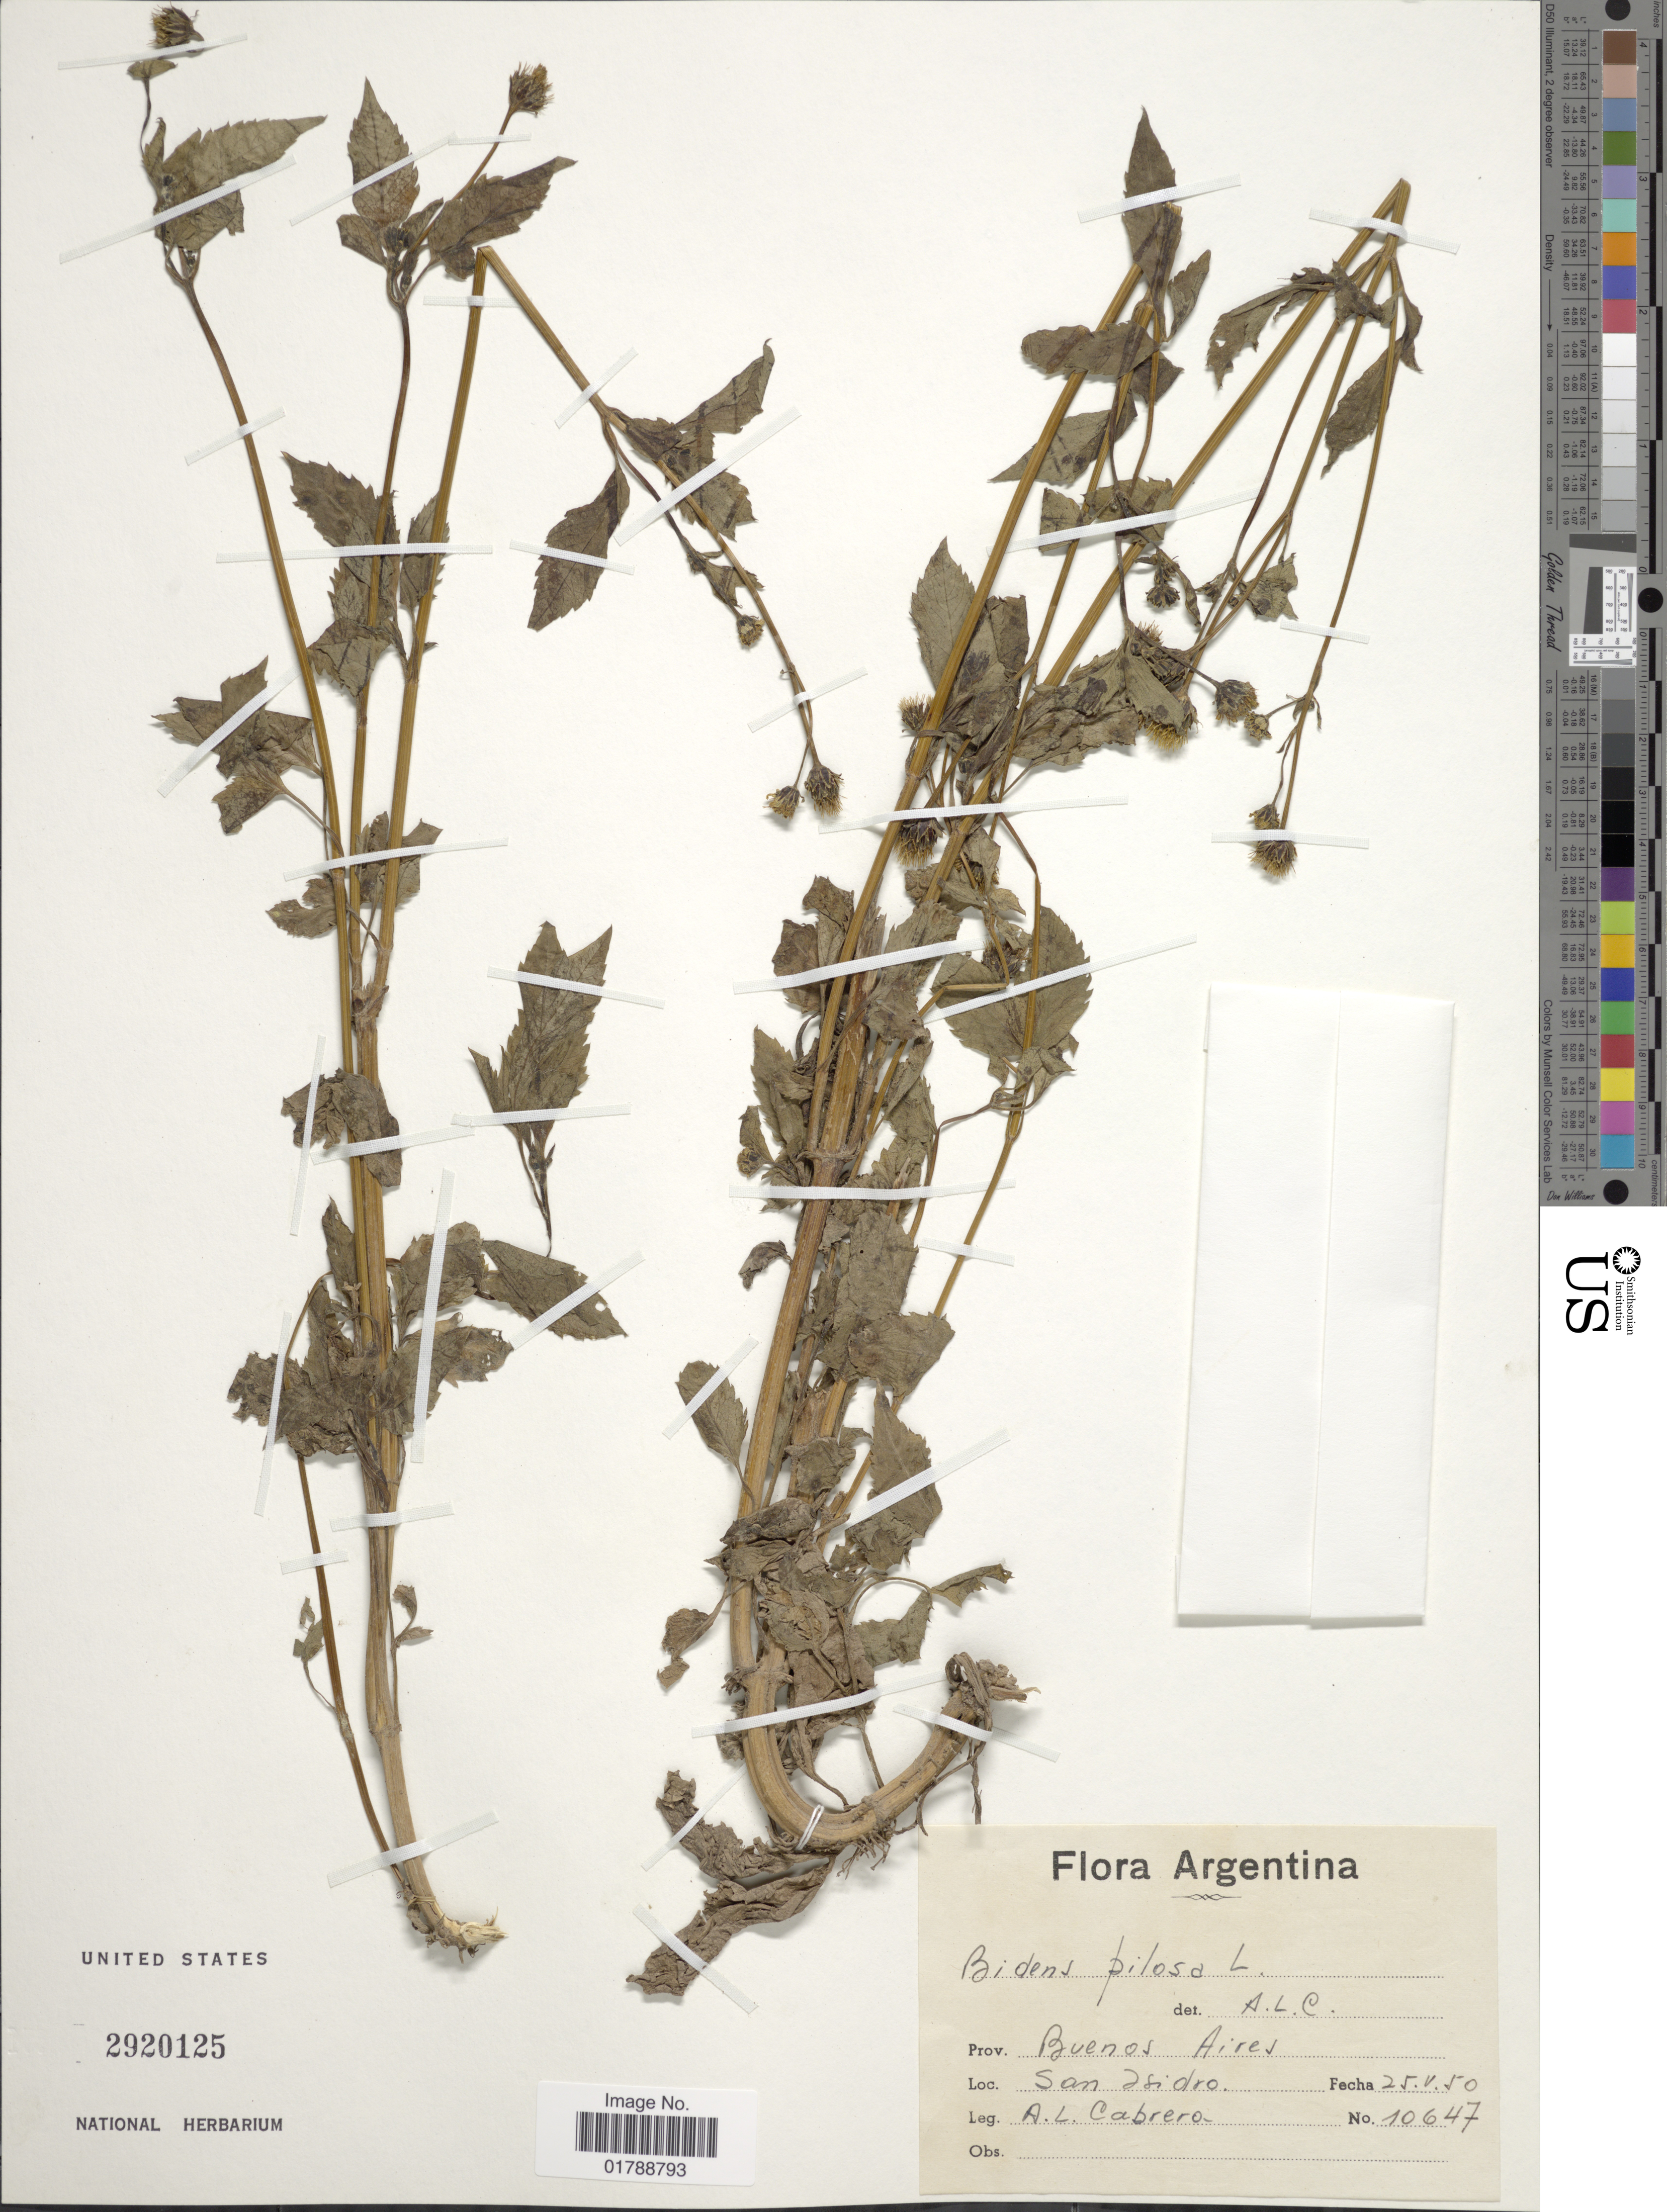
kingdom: Plantae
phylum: Tracheophyta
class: Magnoliopsida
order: Asterales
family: Asteraceae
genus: Bidens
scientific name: Bidens pilosa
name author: L.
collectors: A. L. Cabrera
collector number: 10647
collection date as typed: Transcribed d/m/y: 25/5/50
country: Argentina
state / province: Buenos Aires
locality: San Isidro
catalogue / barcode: US 2920125